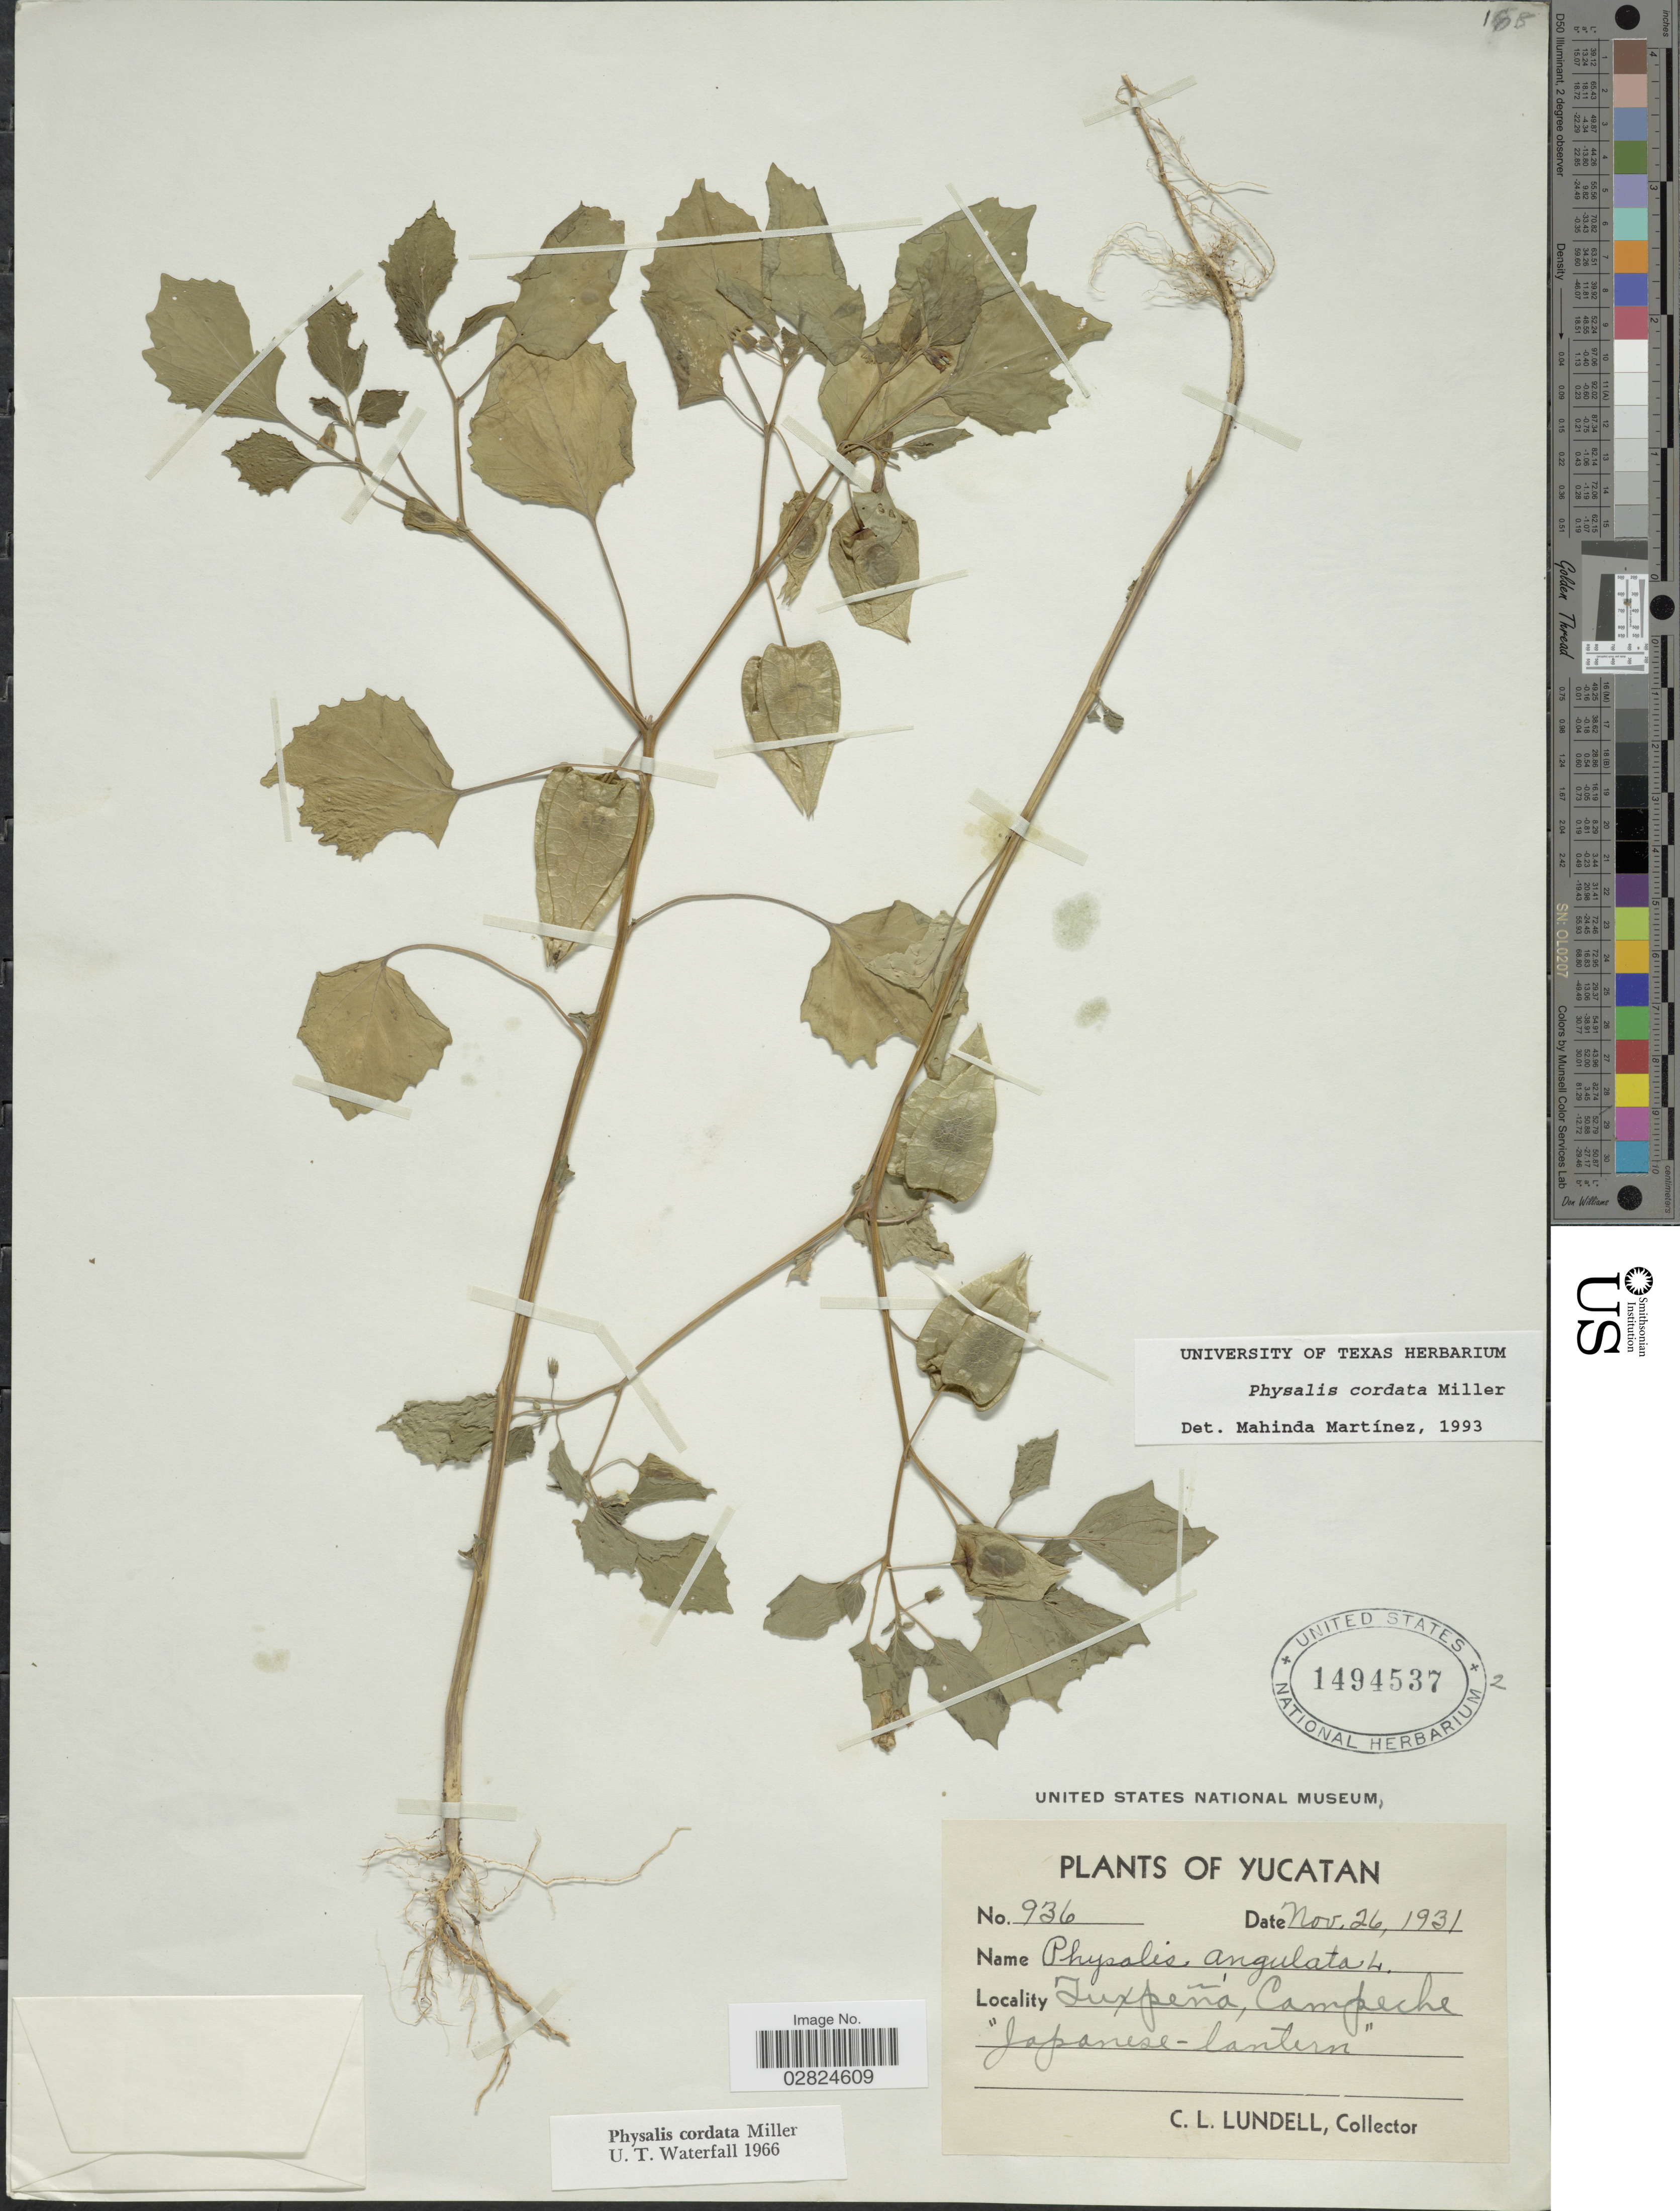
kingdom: Plantae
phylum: Tracheophyta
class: Magnoliopsida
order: Solanales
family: Solanaceae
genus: Physalis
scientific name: Physalis cordata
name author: Mill.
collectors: C. L. Lundell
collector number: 936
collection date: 1931-11-26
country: Mexico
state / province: Campeche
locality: Tuxpeña, Campeche.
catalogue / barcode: US 1494537